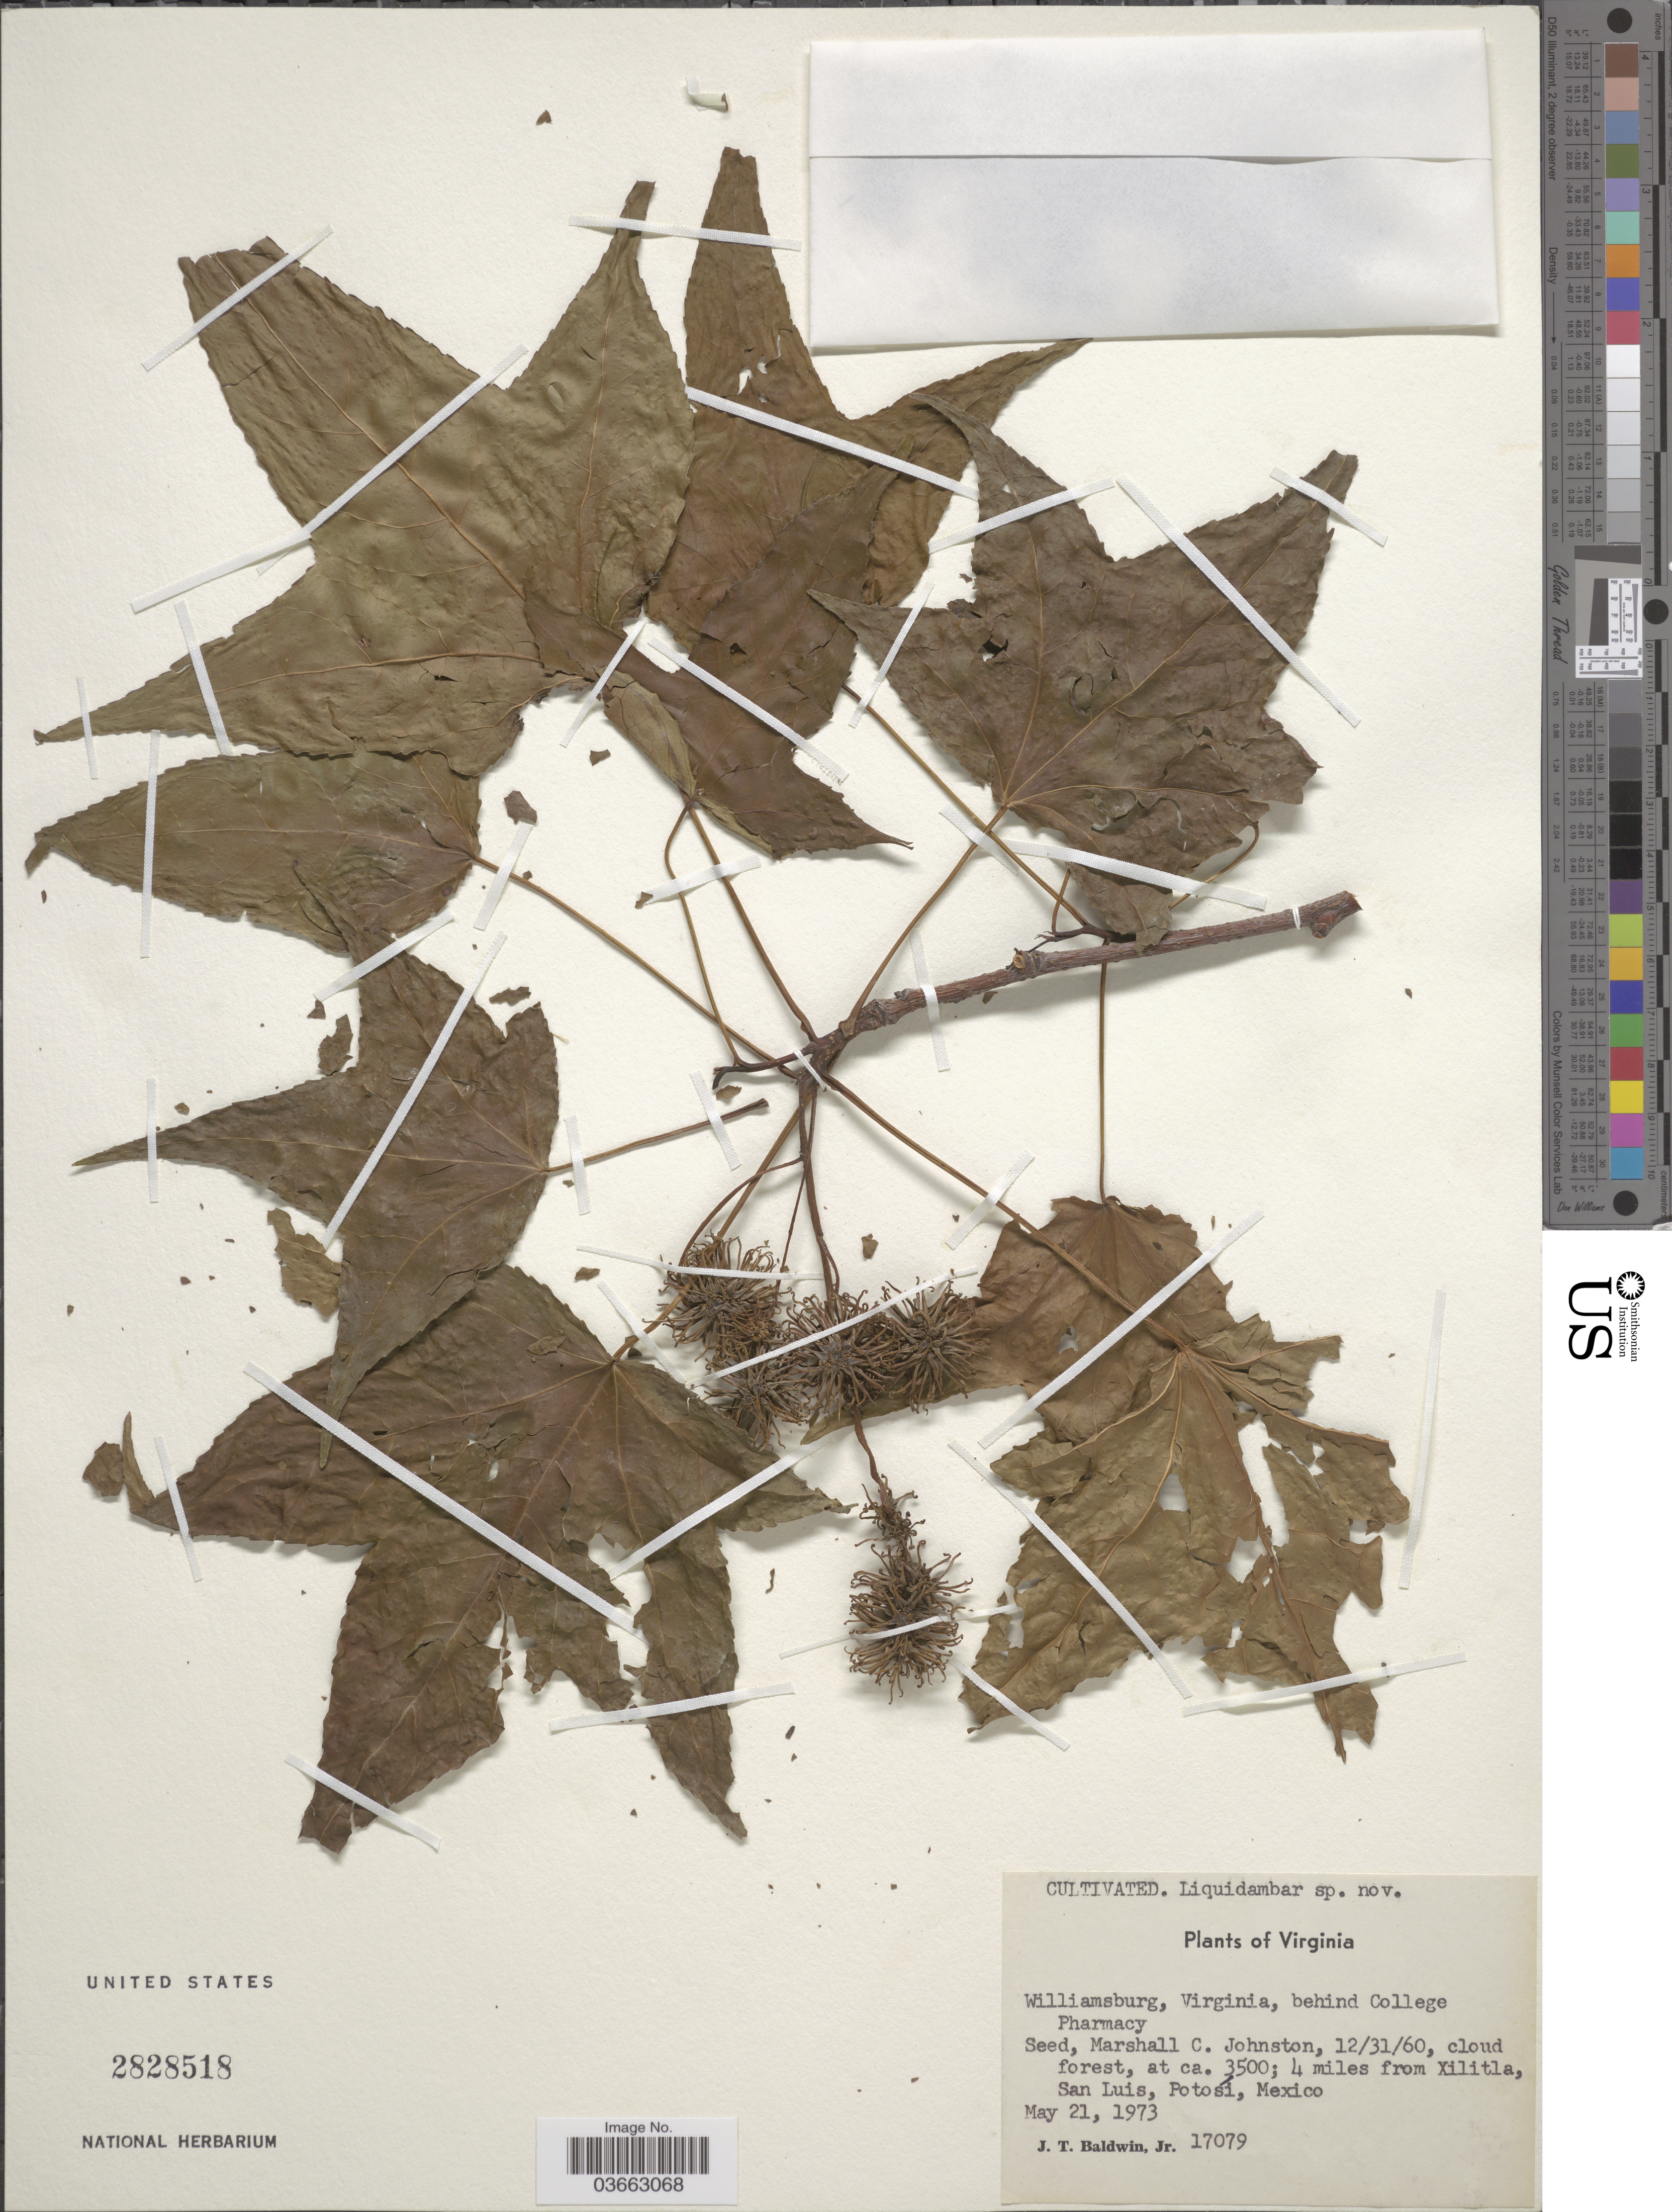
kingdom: Plantae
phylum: Tracheophyta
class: Magnoliopsida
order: Saxifragales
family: Altingiaceae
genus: Liquidambar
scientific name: Liquidambar sp.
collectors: J. T. Baldwin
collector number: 17079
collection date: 1973-05-21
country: Mexico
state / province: San Luis Potosí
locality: Williamsburg, behind College Pharmacy Seed, Marshall C. Johnston, 4 miles above Xilitla, San Luis Potosí.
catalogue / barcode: US 2828518